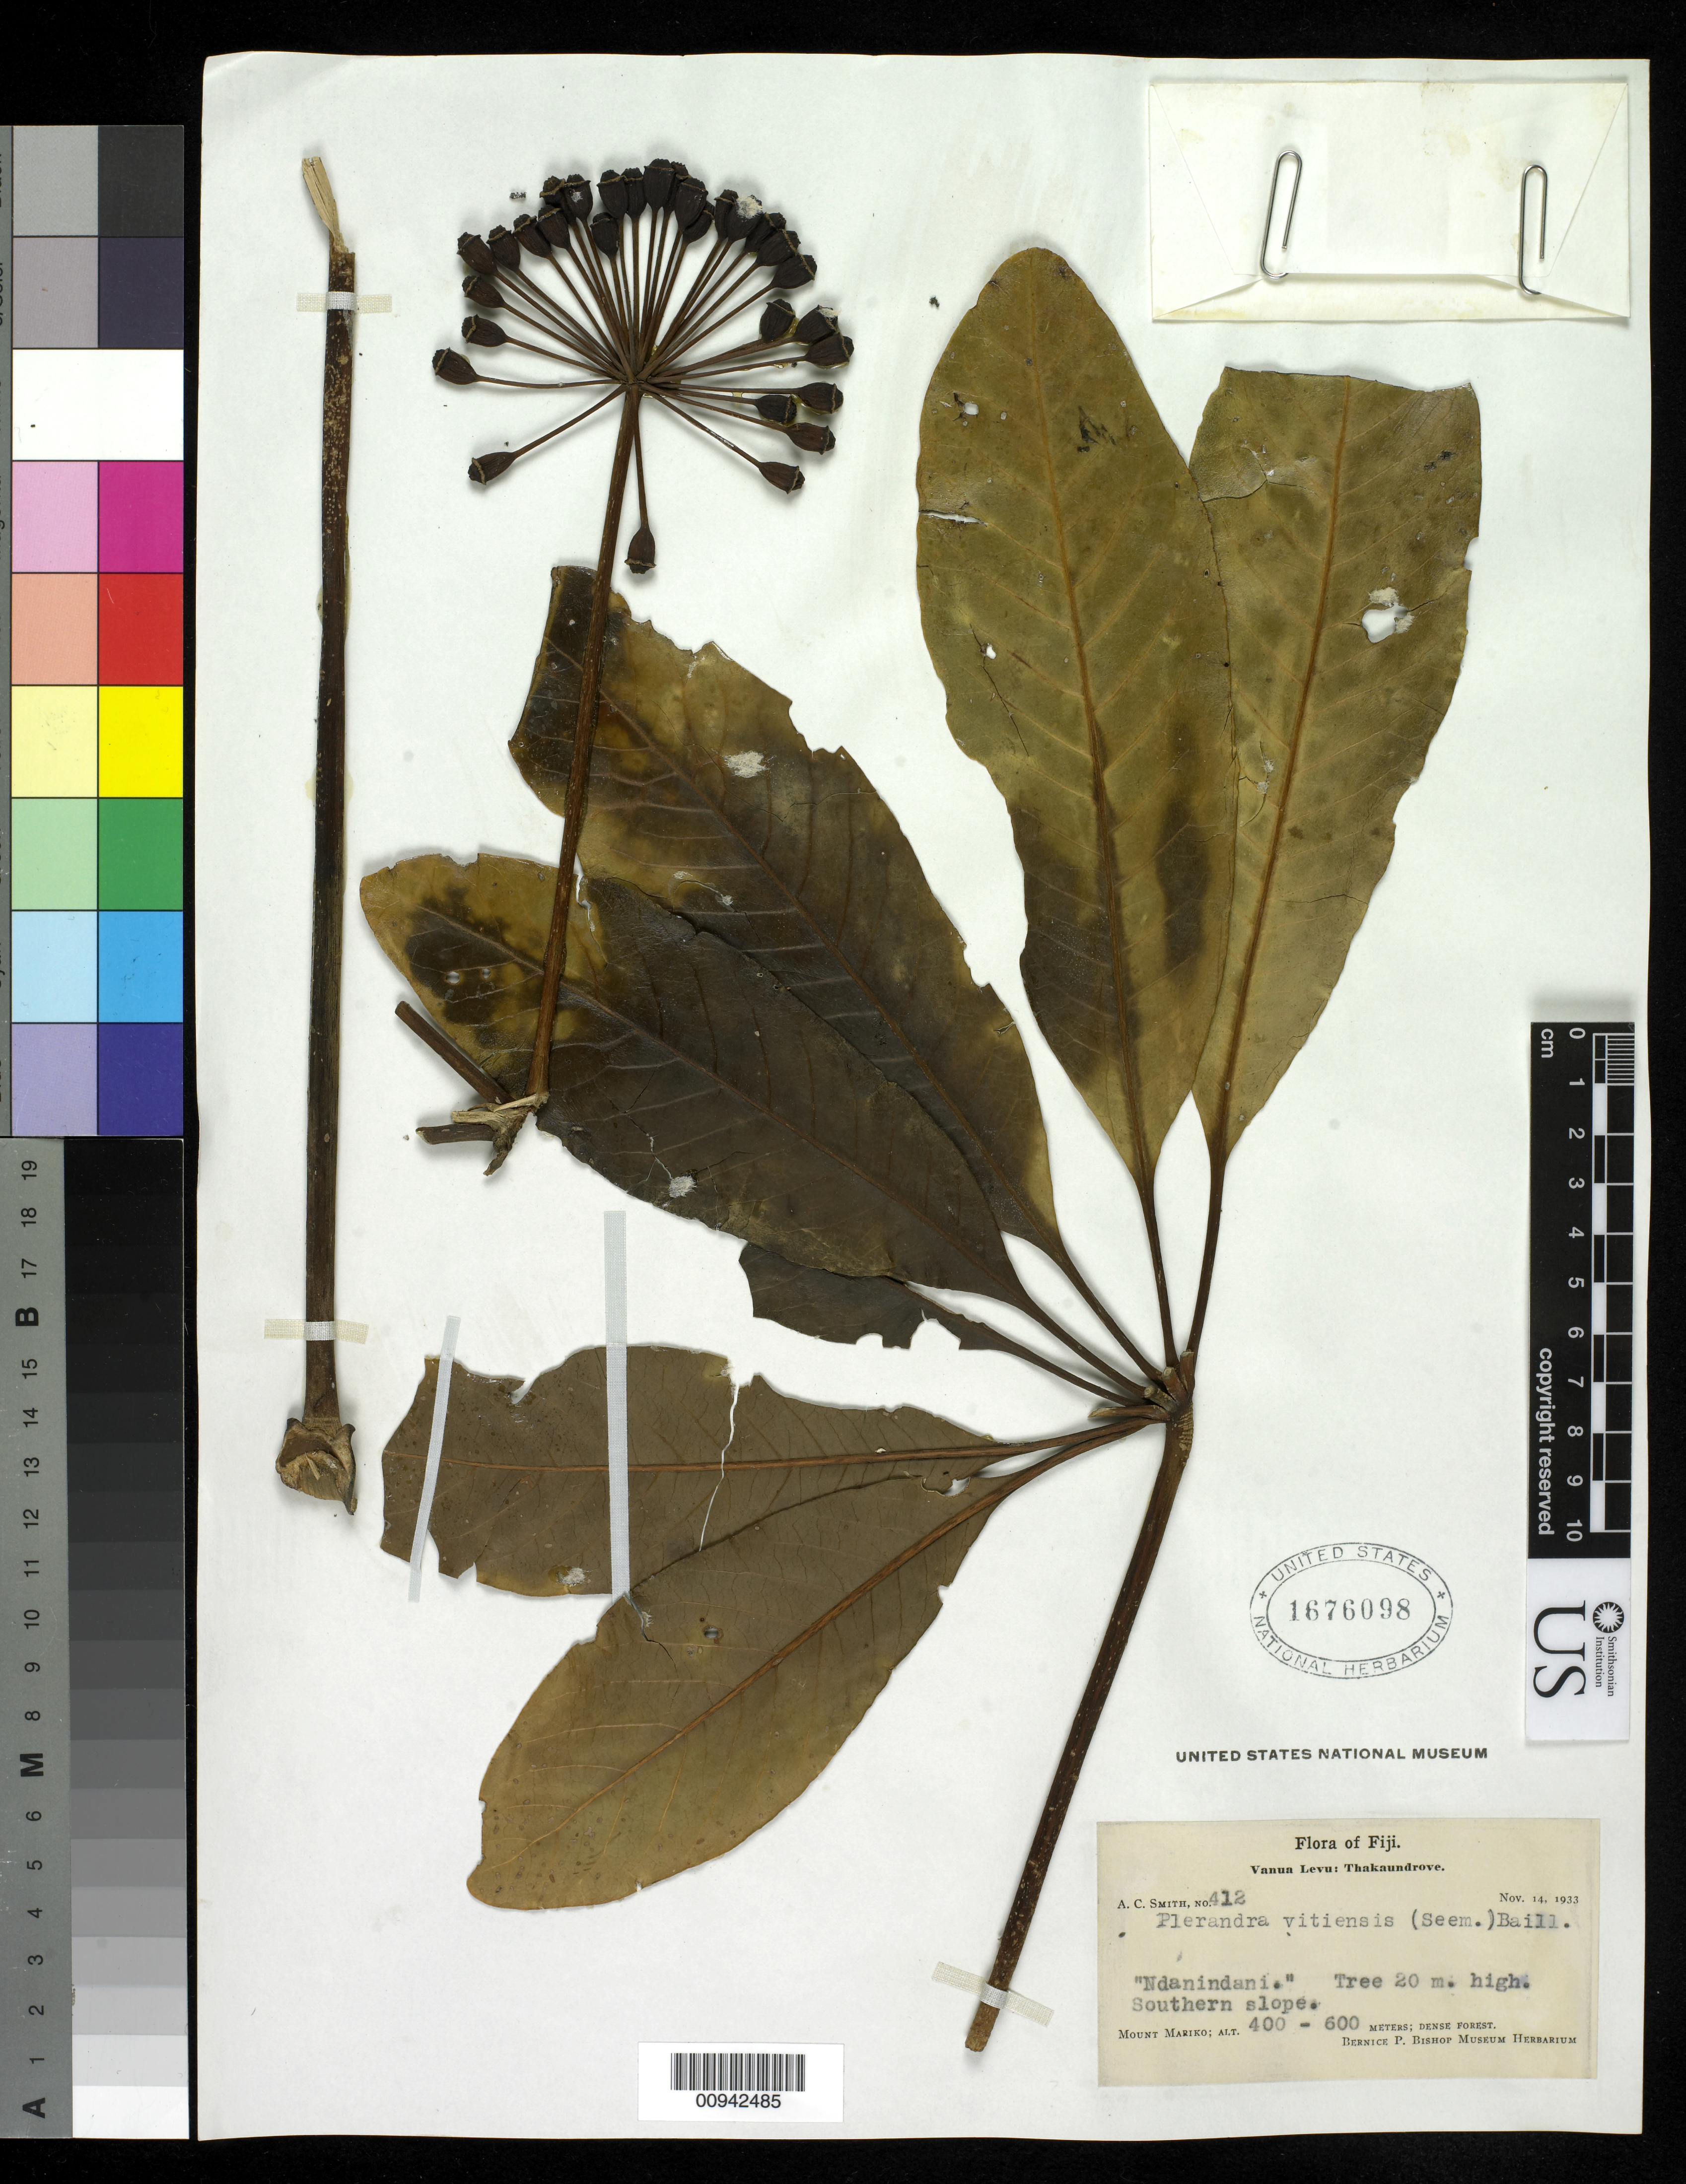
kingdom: Plantae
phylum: Tracheophyta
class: Magnoliopsida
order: Apiales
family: Araliaceae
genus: Plerandra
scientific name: Plerandra vitiensis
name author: (Seem.) Baill.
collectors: C. A. Smith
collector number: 412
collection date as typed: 14 Nov 1933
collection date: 1933-11-14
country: Fiji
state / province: Northern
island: Vanua Levu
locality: Mount Mariko, Thakaundrove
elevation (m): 400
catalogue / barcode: US 1676098